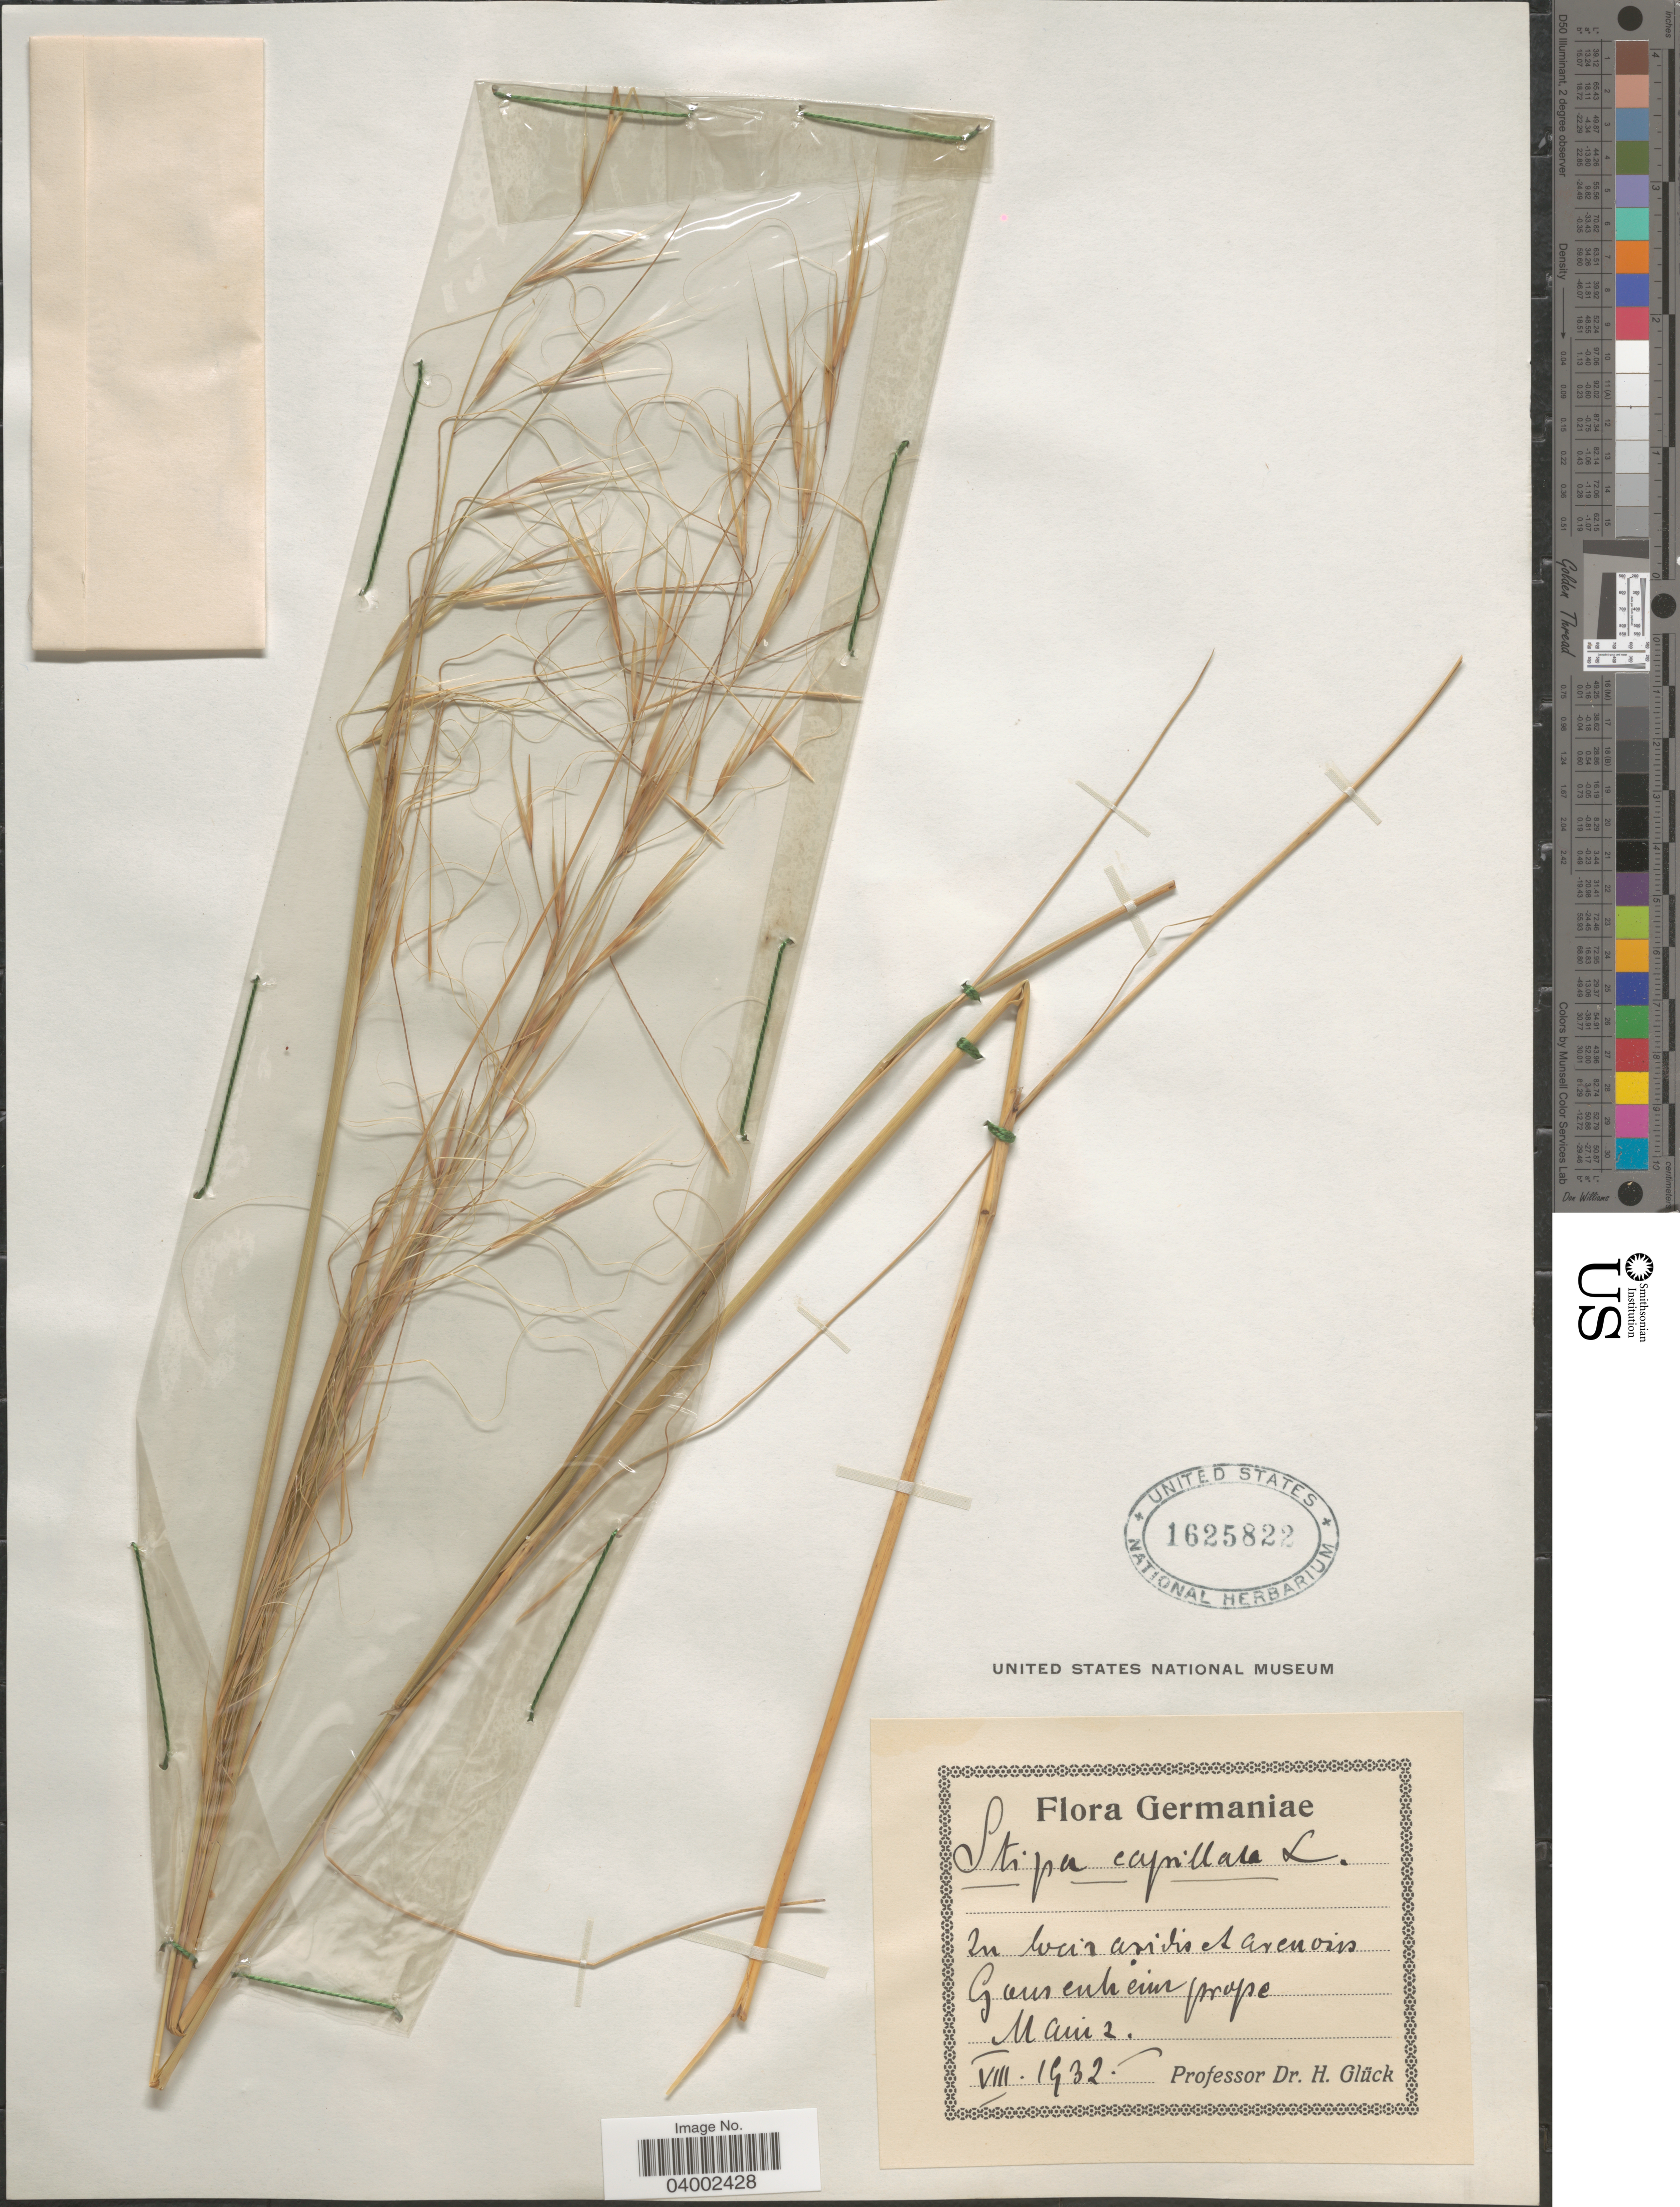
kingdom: Plantae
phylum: Tracheophyta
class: Liliopsida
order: Poales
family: Poaceae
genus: Stipa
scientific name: Stipa capillata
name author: L.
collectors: H. Glück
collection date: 1932-08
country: Germany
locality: In locis aridis et arenosis Gonsenheim prope Mainz.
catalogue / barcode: US 1625822